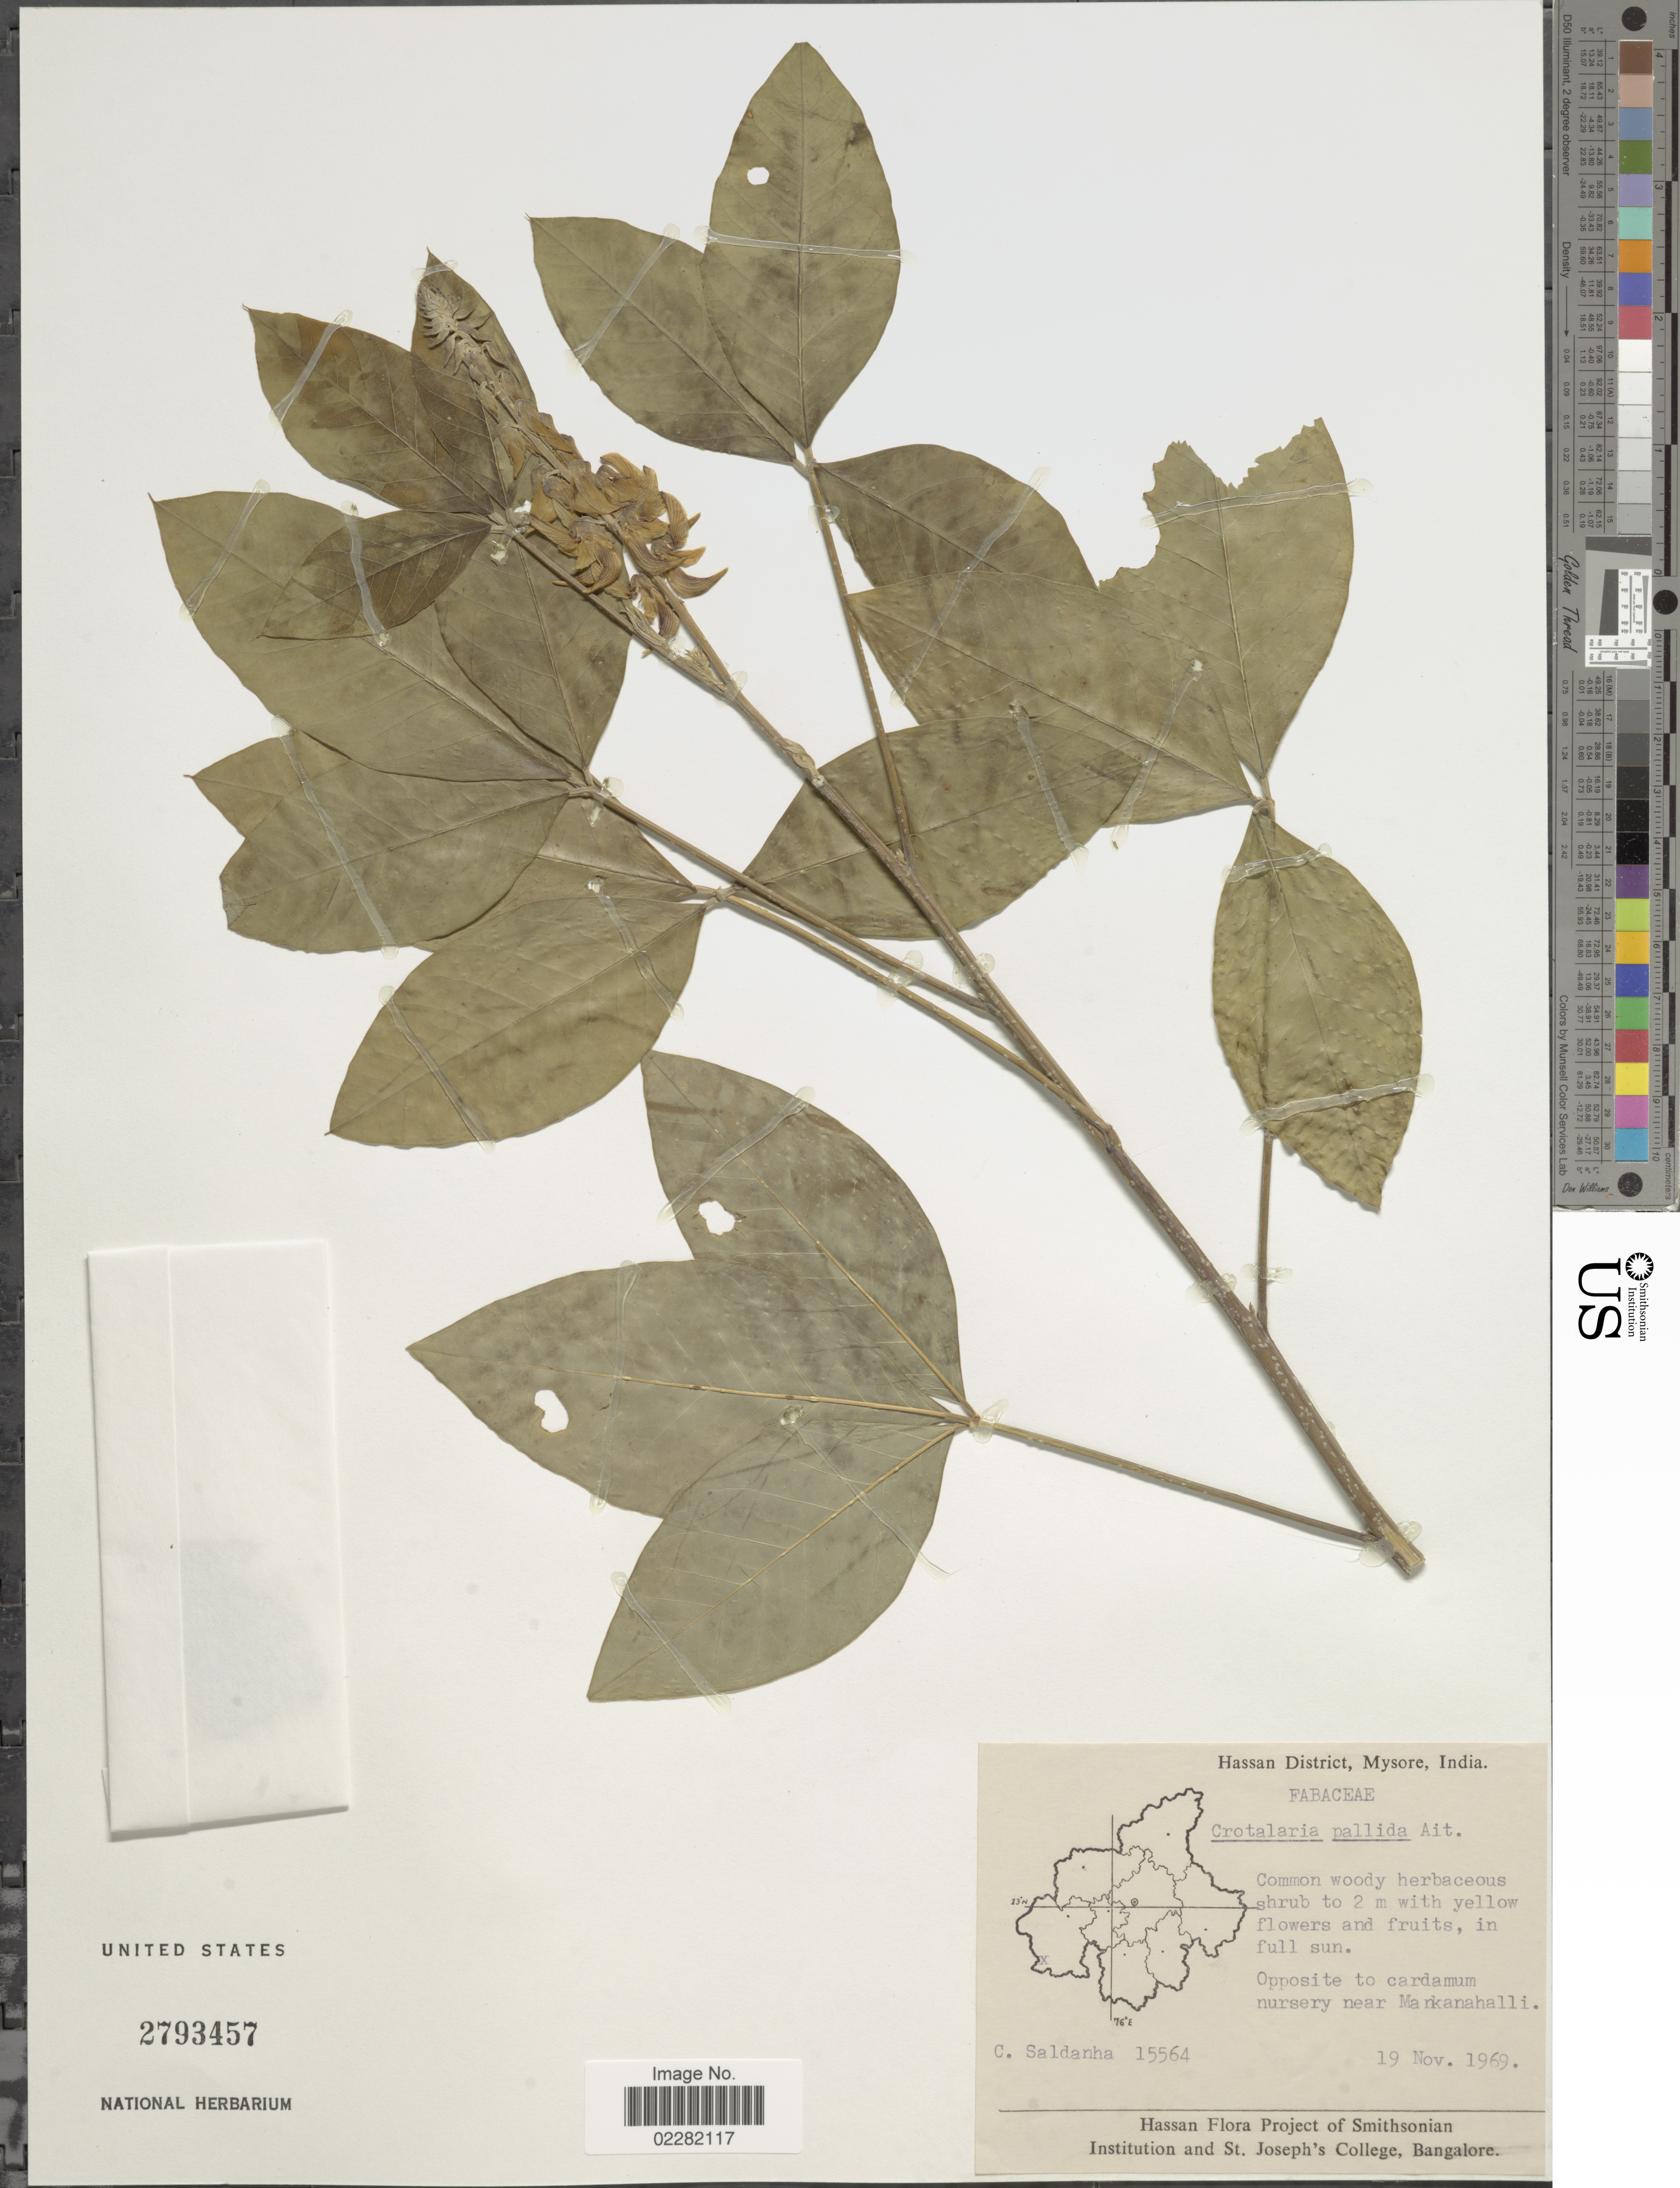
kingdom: Plantae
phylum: Tracheophyta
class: Magnoliopsida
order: Fabales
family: Fabaceae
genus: Crotalaria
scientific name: Crotalaria pallida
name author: Aiton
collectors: C. Saldanha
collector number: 15564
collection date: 1969-11-19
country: India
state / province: Karnataka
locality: Hassan District, Mysore, Opposite to cardamum nursery near Markanahalli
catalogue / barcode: US 2793457